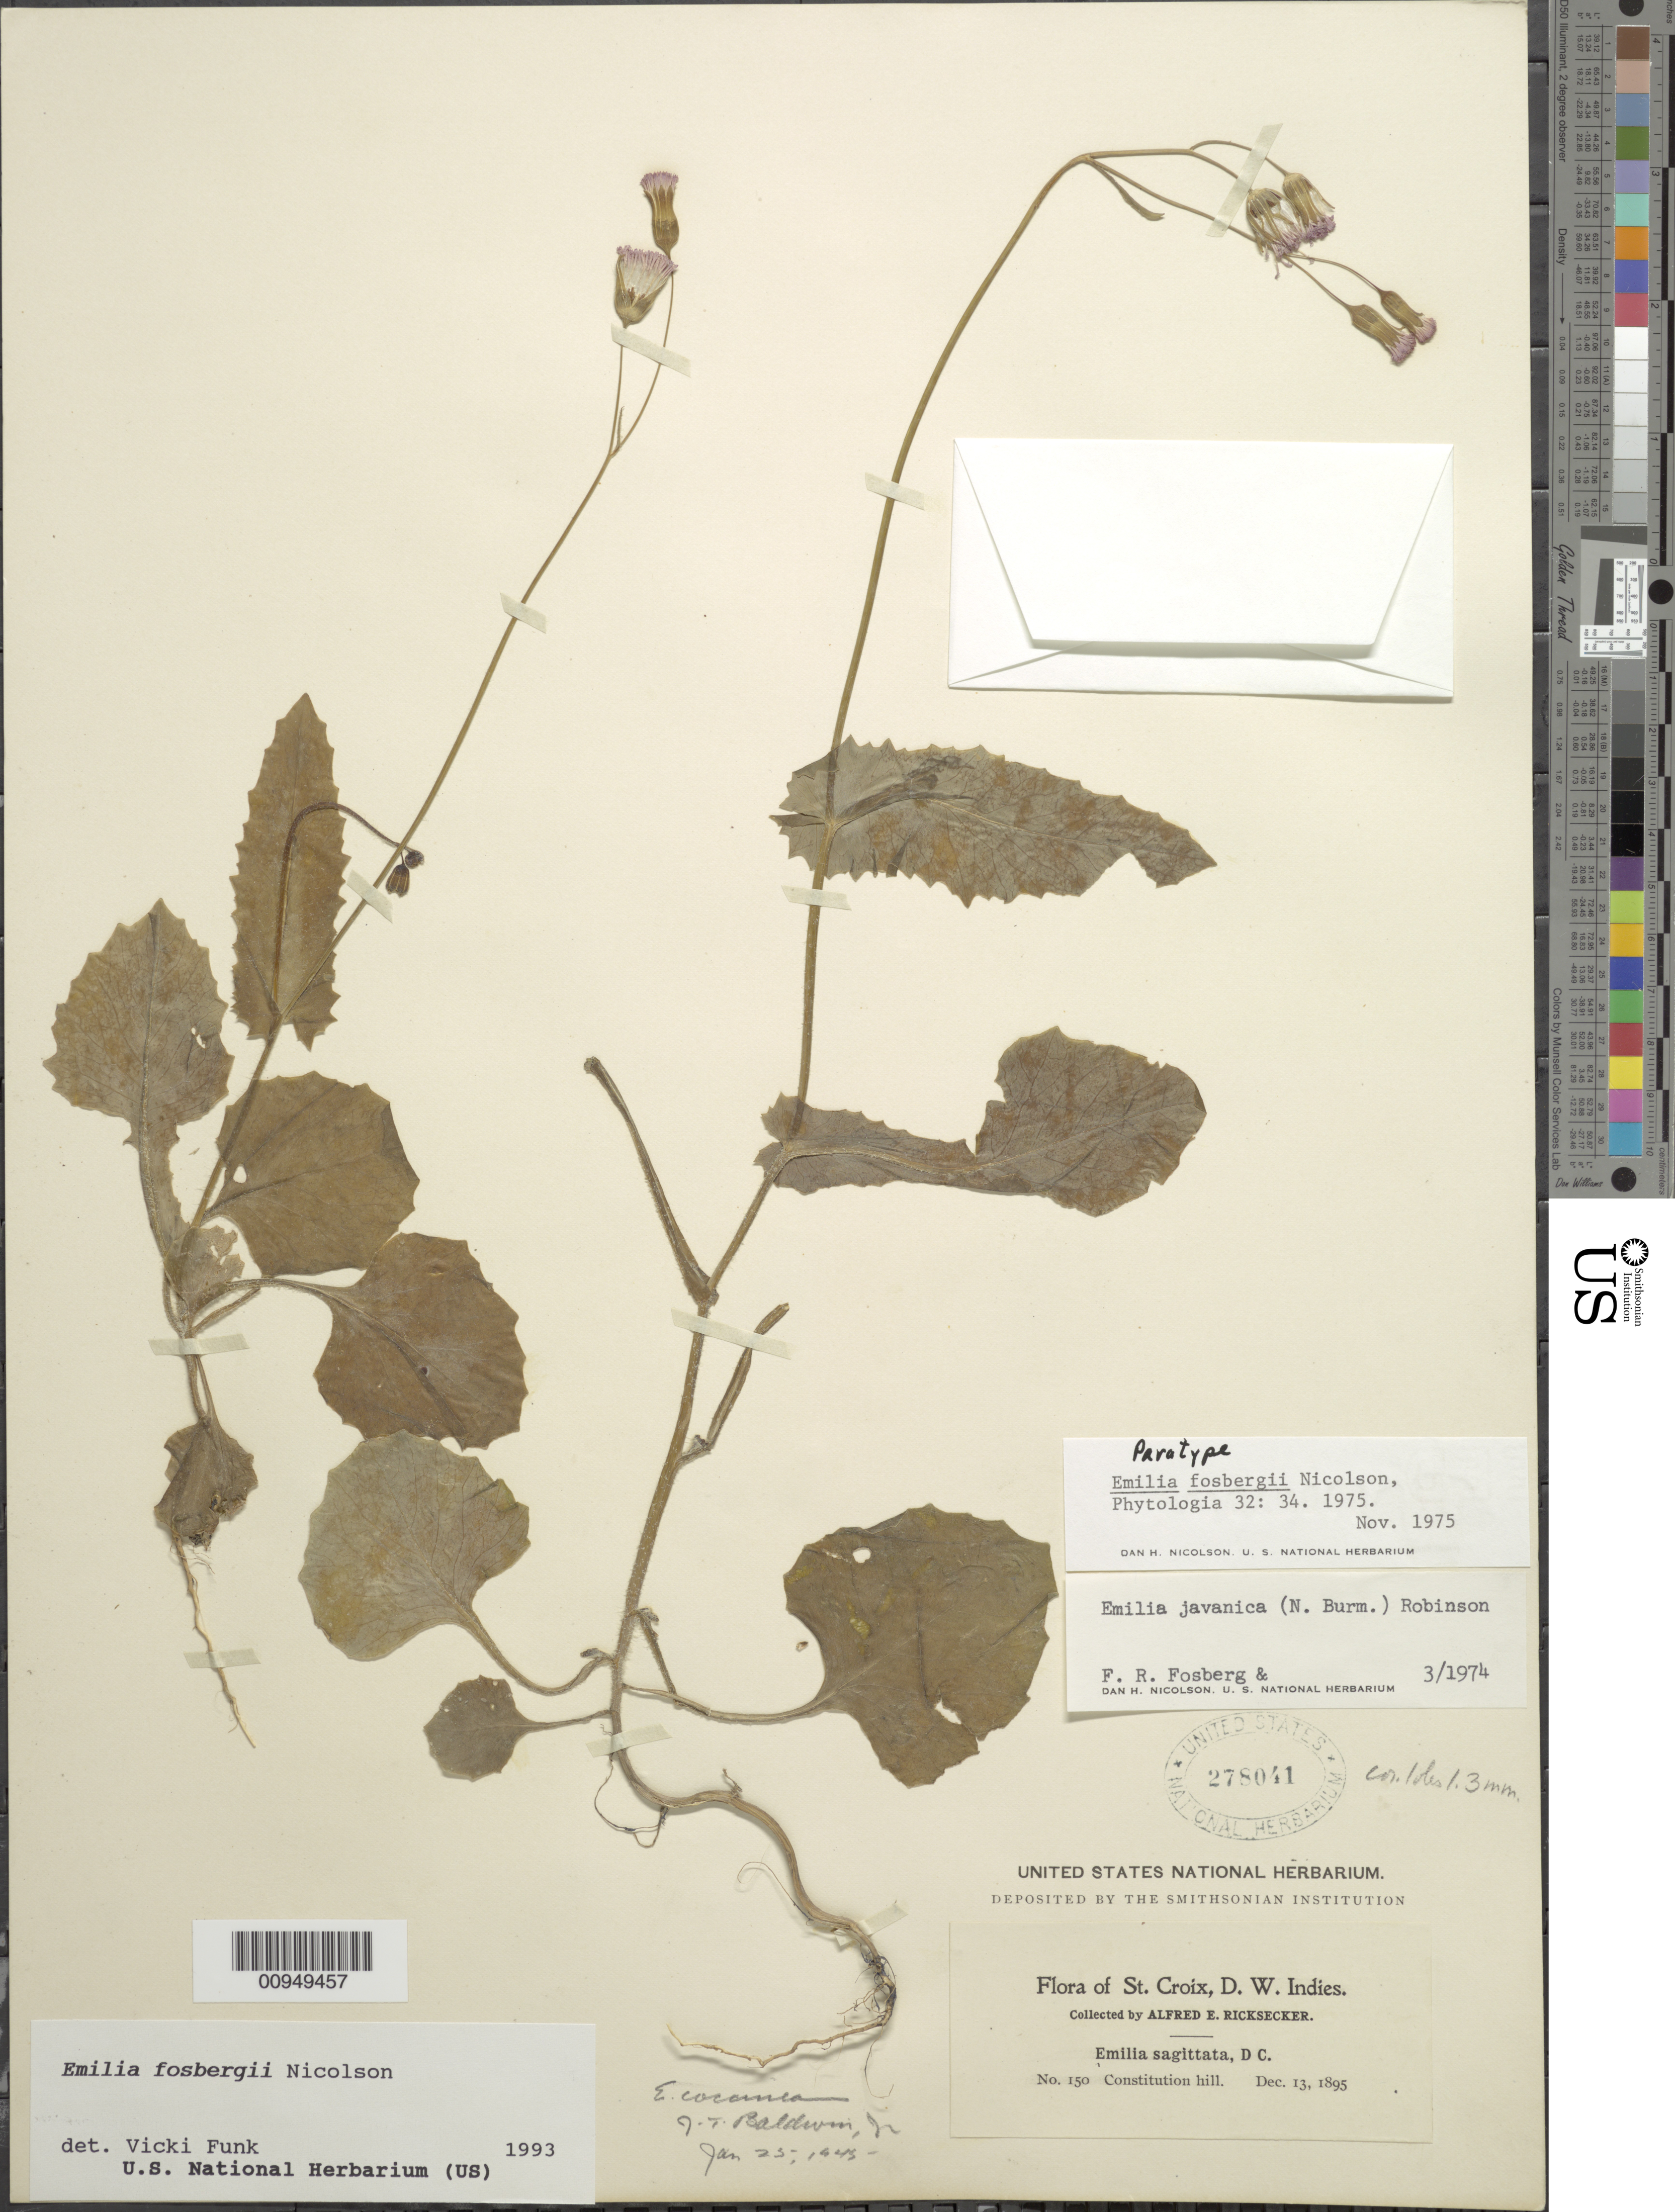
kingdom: Plantae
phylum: Tracheophyta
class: Magnoliopsida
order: Asterales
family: Asteraceae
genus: Emilia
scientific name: Emilia fosbergii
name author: Nicolson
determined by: Nicolson, Dan H.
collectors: A. E. Ricksecker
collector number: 150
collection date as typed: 13 Dec 1895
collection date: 1895-12-13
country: U.S. Virgin Islands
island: St. Croix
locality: Constitution Hill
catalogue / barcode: US 278041